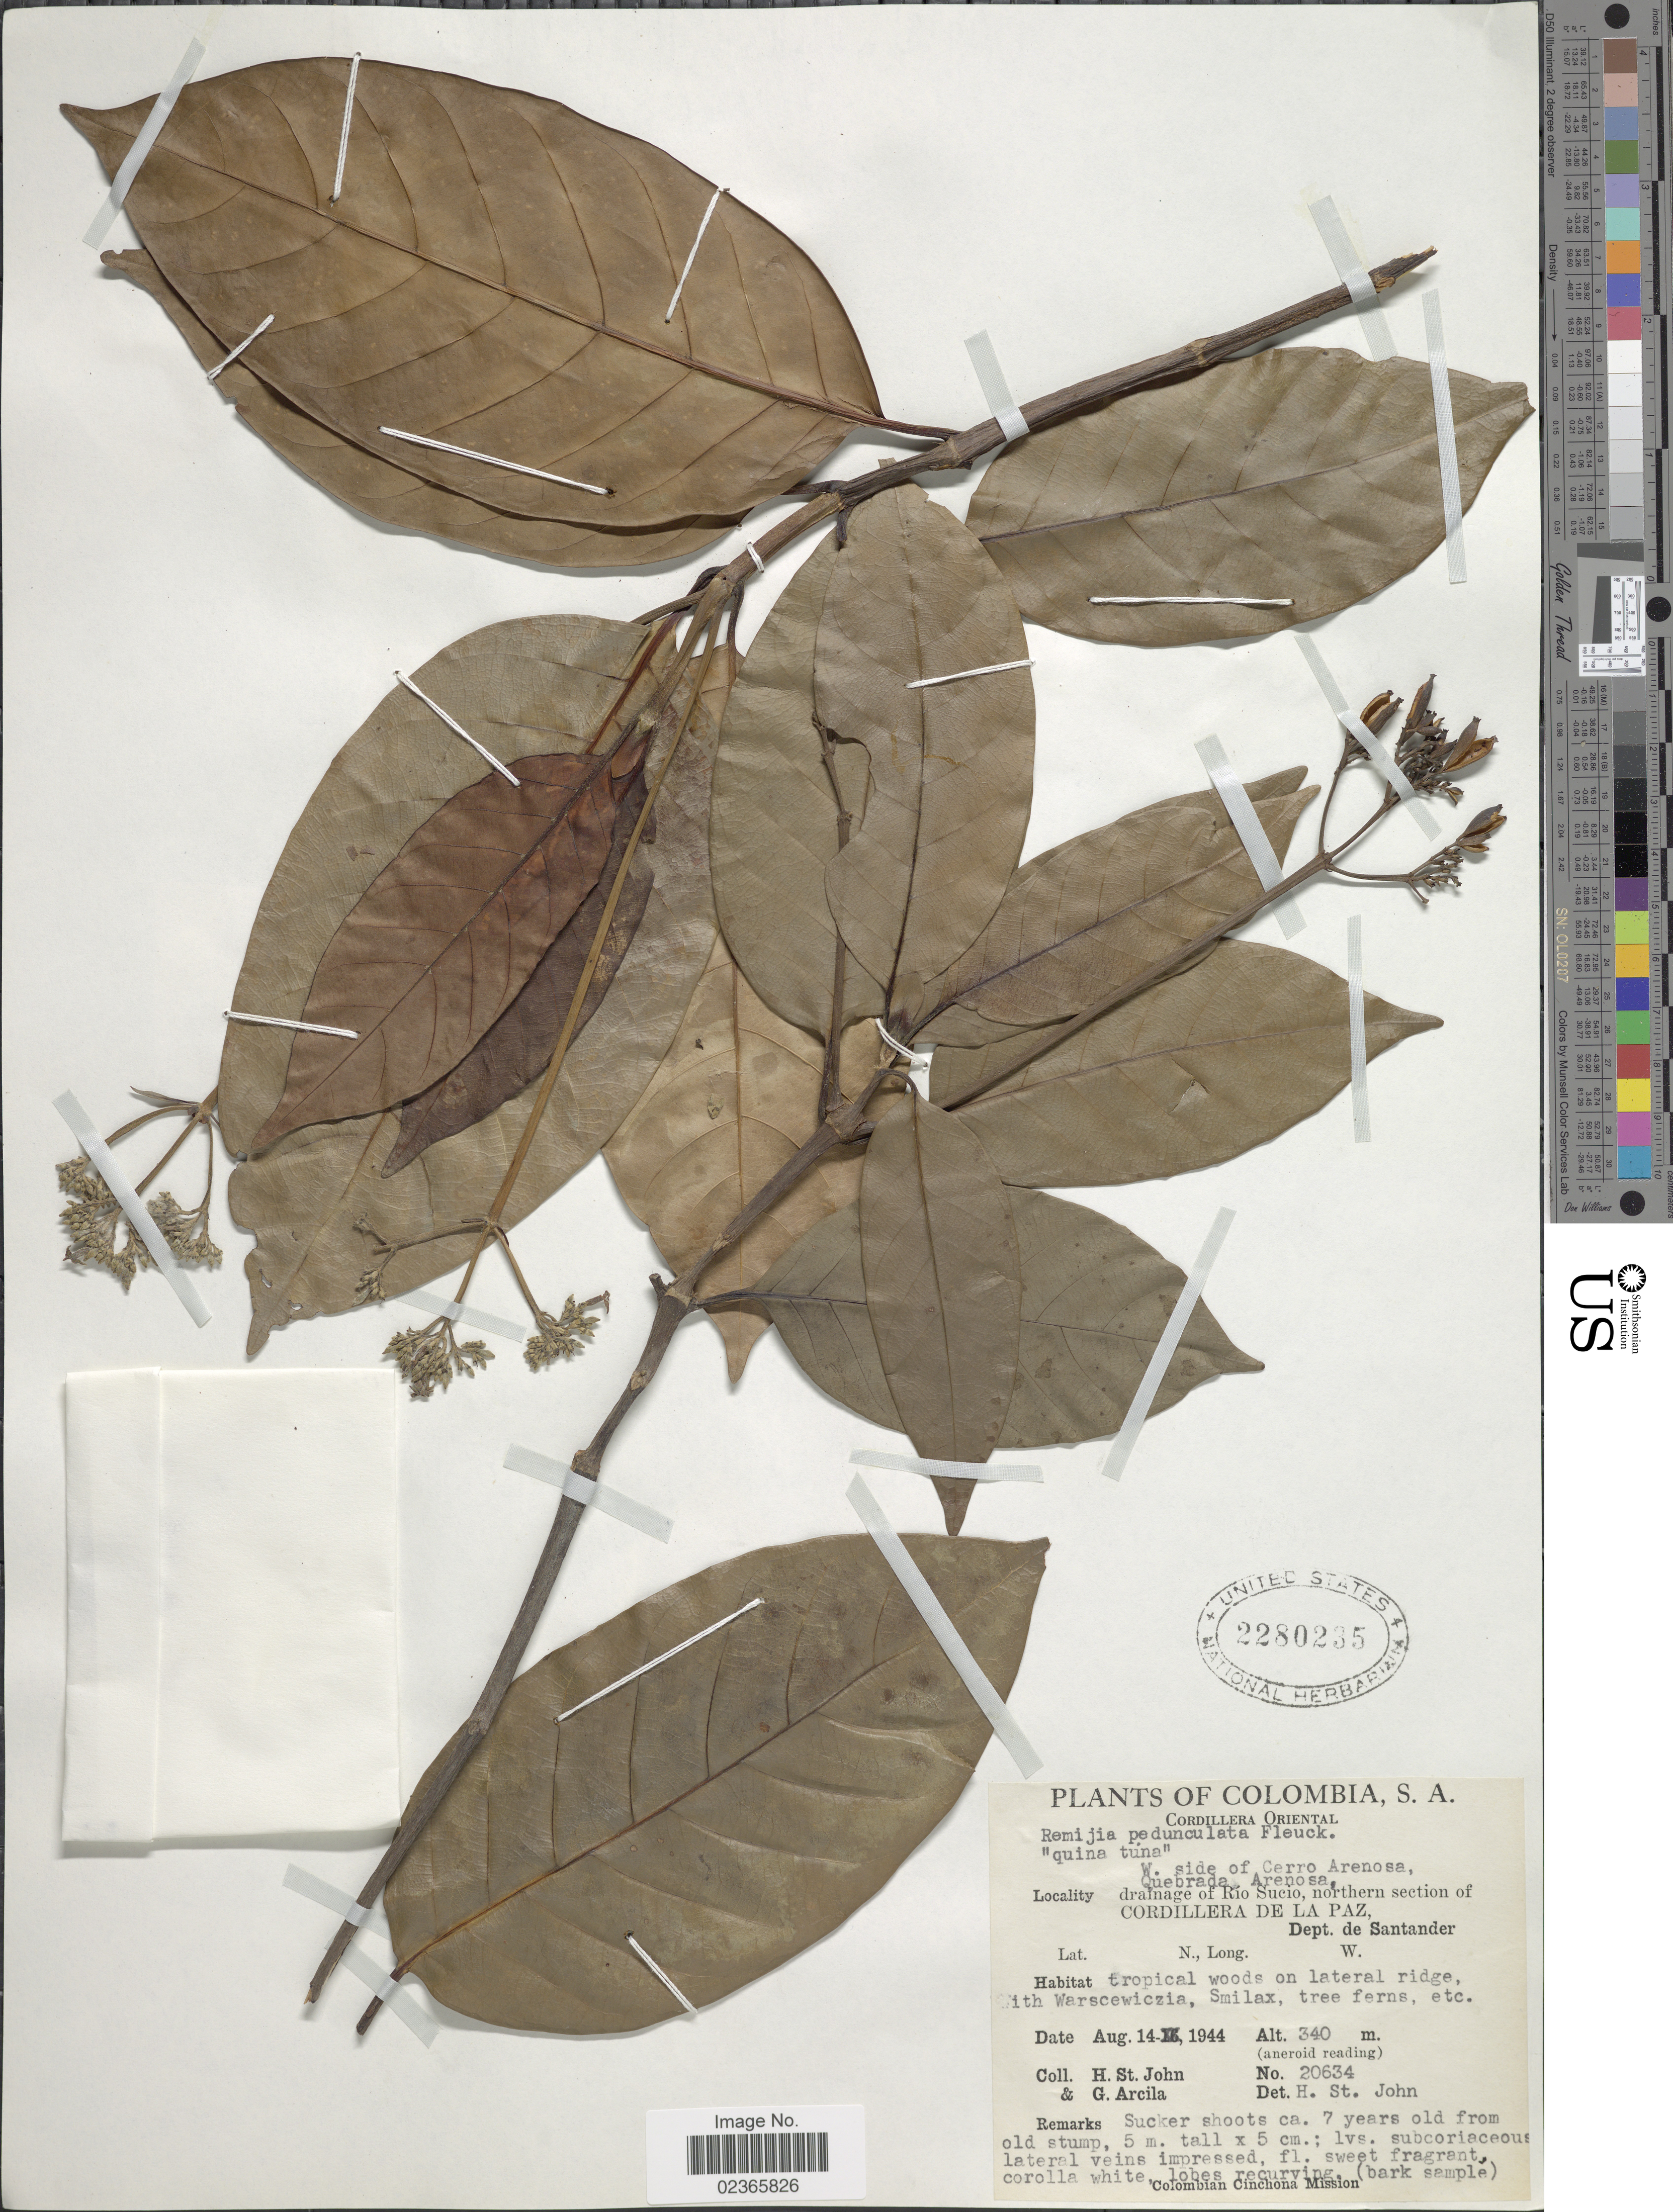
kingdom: Plantae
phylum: Tracheophyta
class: Magnoliopsida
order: Gentianales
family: Rubiaceae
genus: Remijia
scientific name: Remijia pedunculata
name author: (H. Karst.) Fluck.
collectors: H. St. John & G. Arcila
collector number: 20634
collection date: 1944-08-14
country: Colombia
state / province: Santander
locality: Cordillera Oriental, W. side of Cerro Arenosa, Quebrada, Arenosa, drainage of Rio Sucio, northern section of Cordillera de La Paz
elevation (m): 340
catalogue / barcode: US 2280235